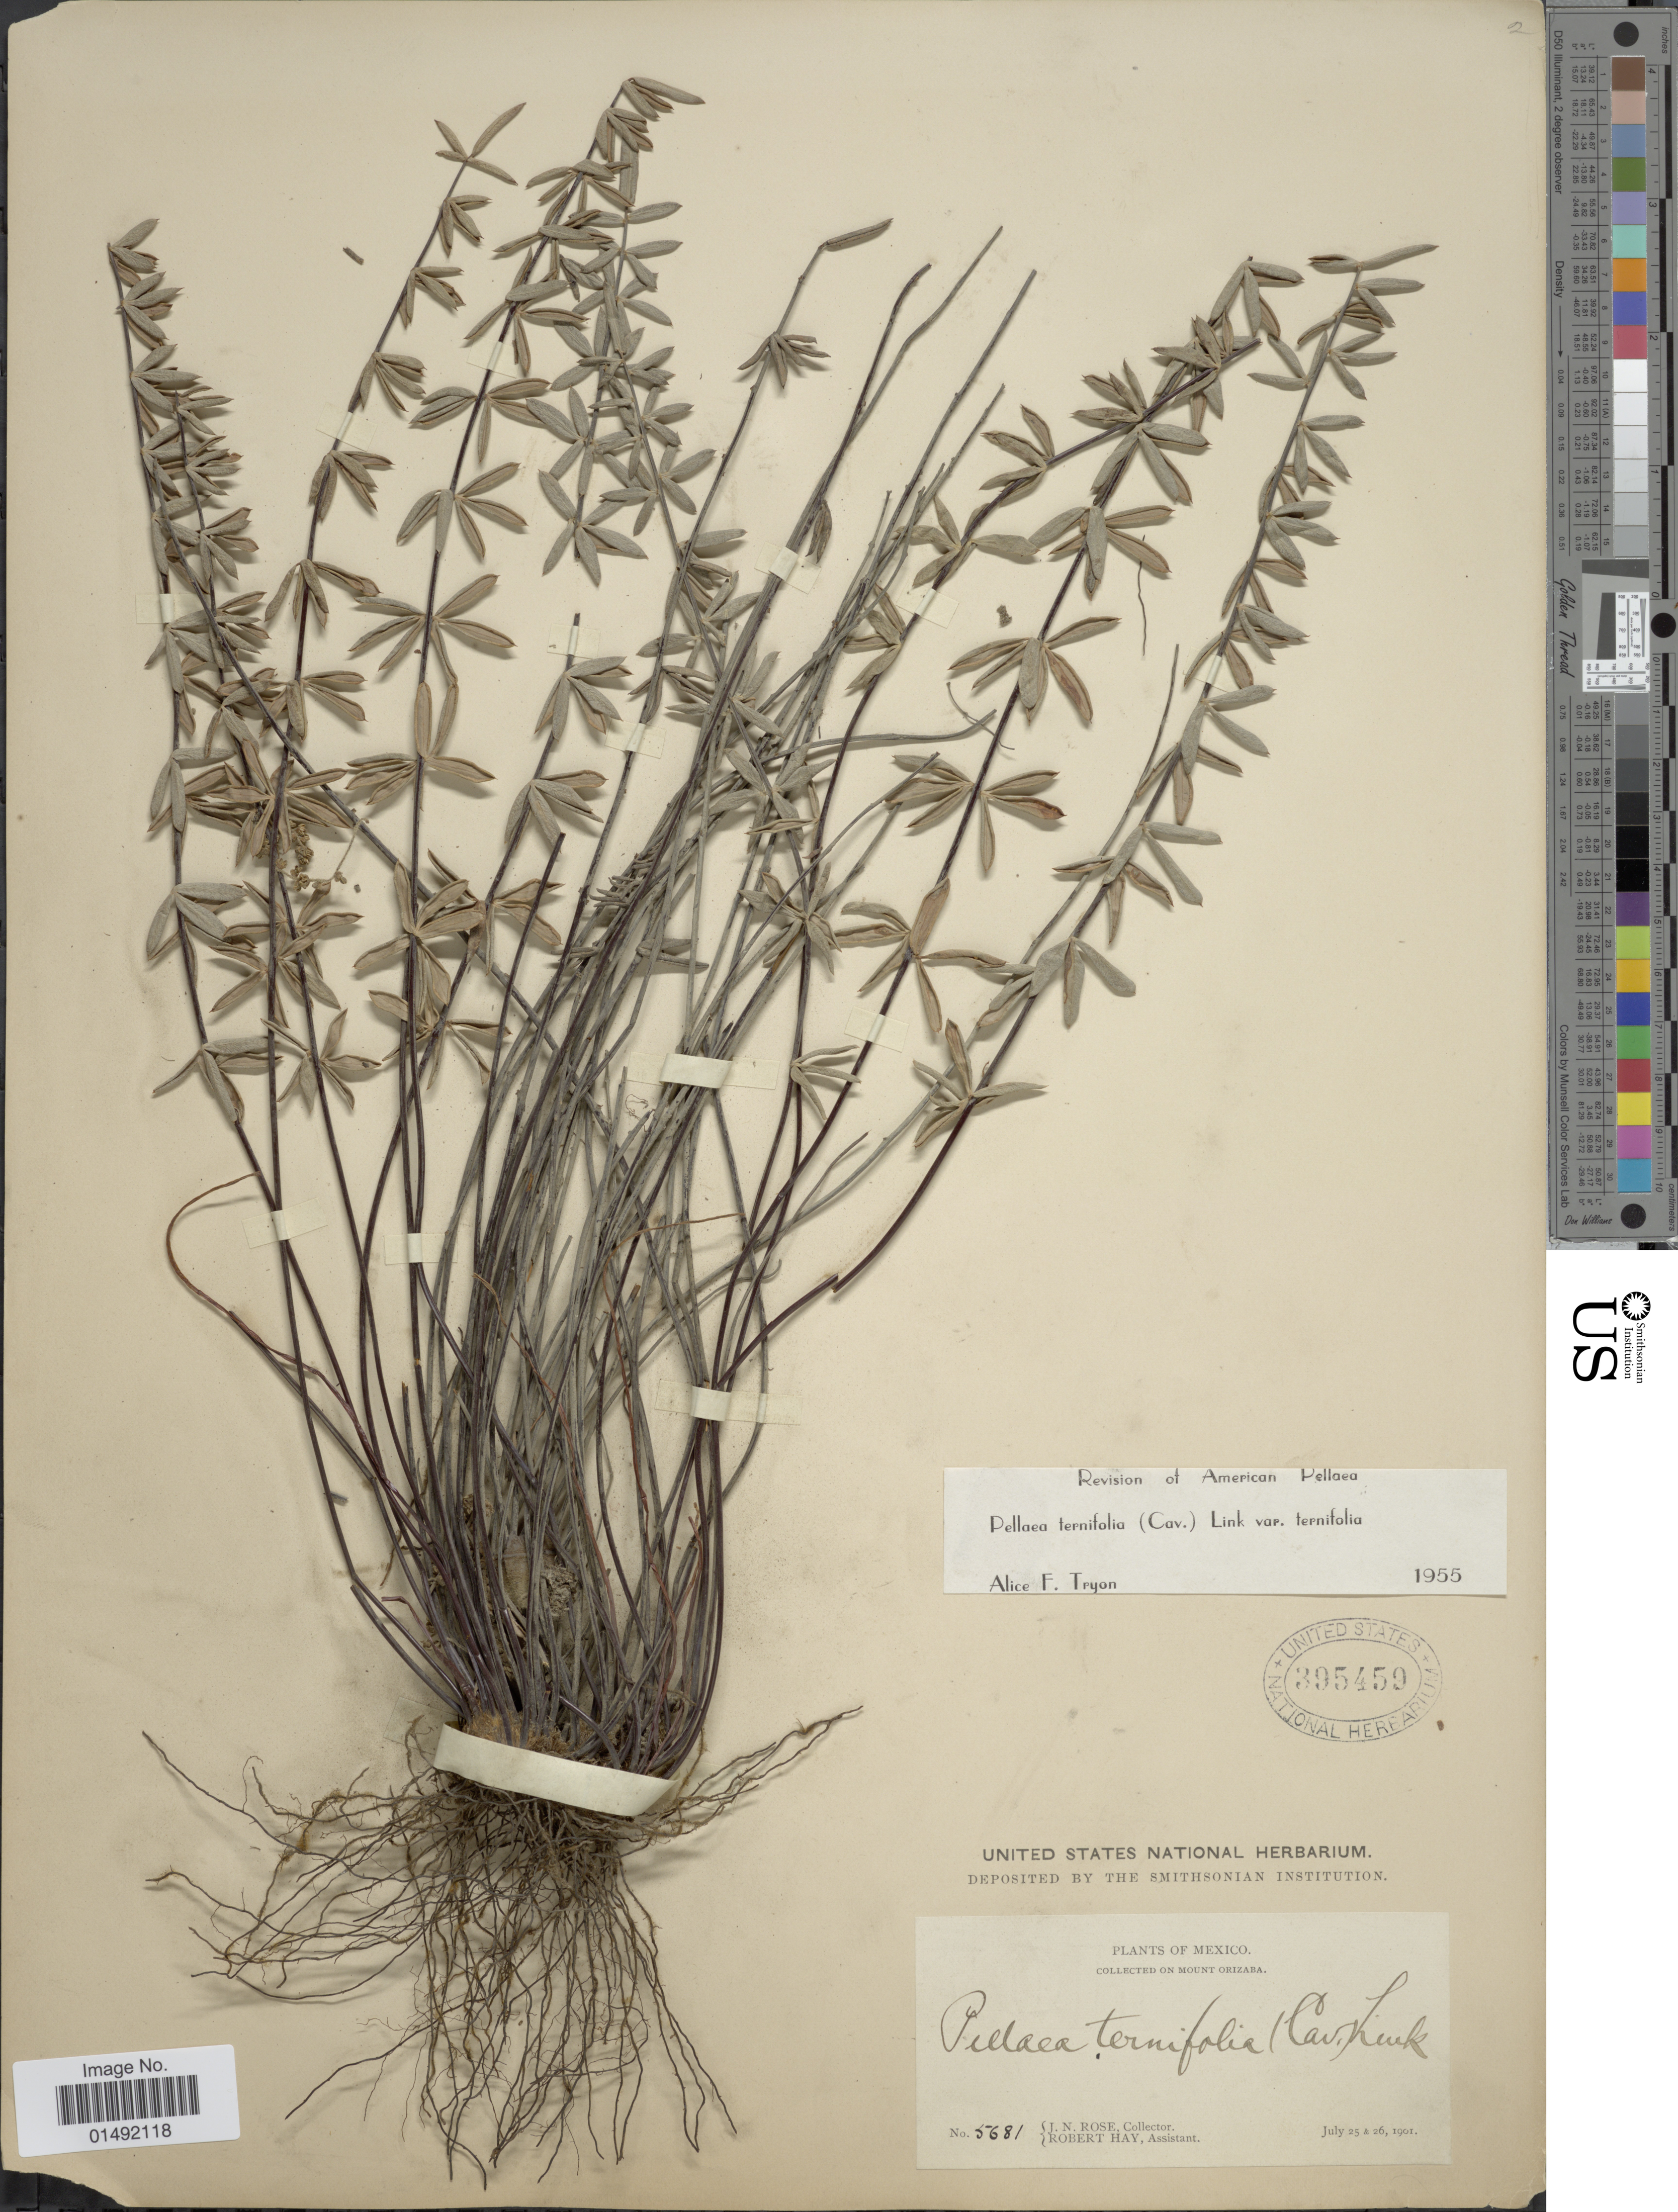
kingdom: Plantae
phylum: Tracheophyta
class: Polypodiopsida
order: Polypodiales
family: Pteridaceae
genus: Pellaea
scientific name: Pellaea ternifolia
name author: (Cav.) Link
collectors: J. N. Rose & R. H. Hay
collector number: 5681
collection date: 1901-07-25/1901-07-26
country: Mexico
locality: On Mount Orizaba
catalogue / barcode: US 395459